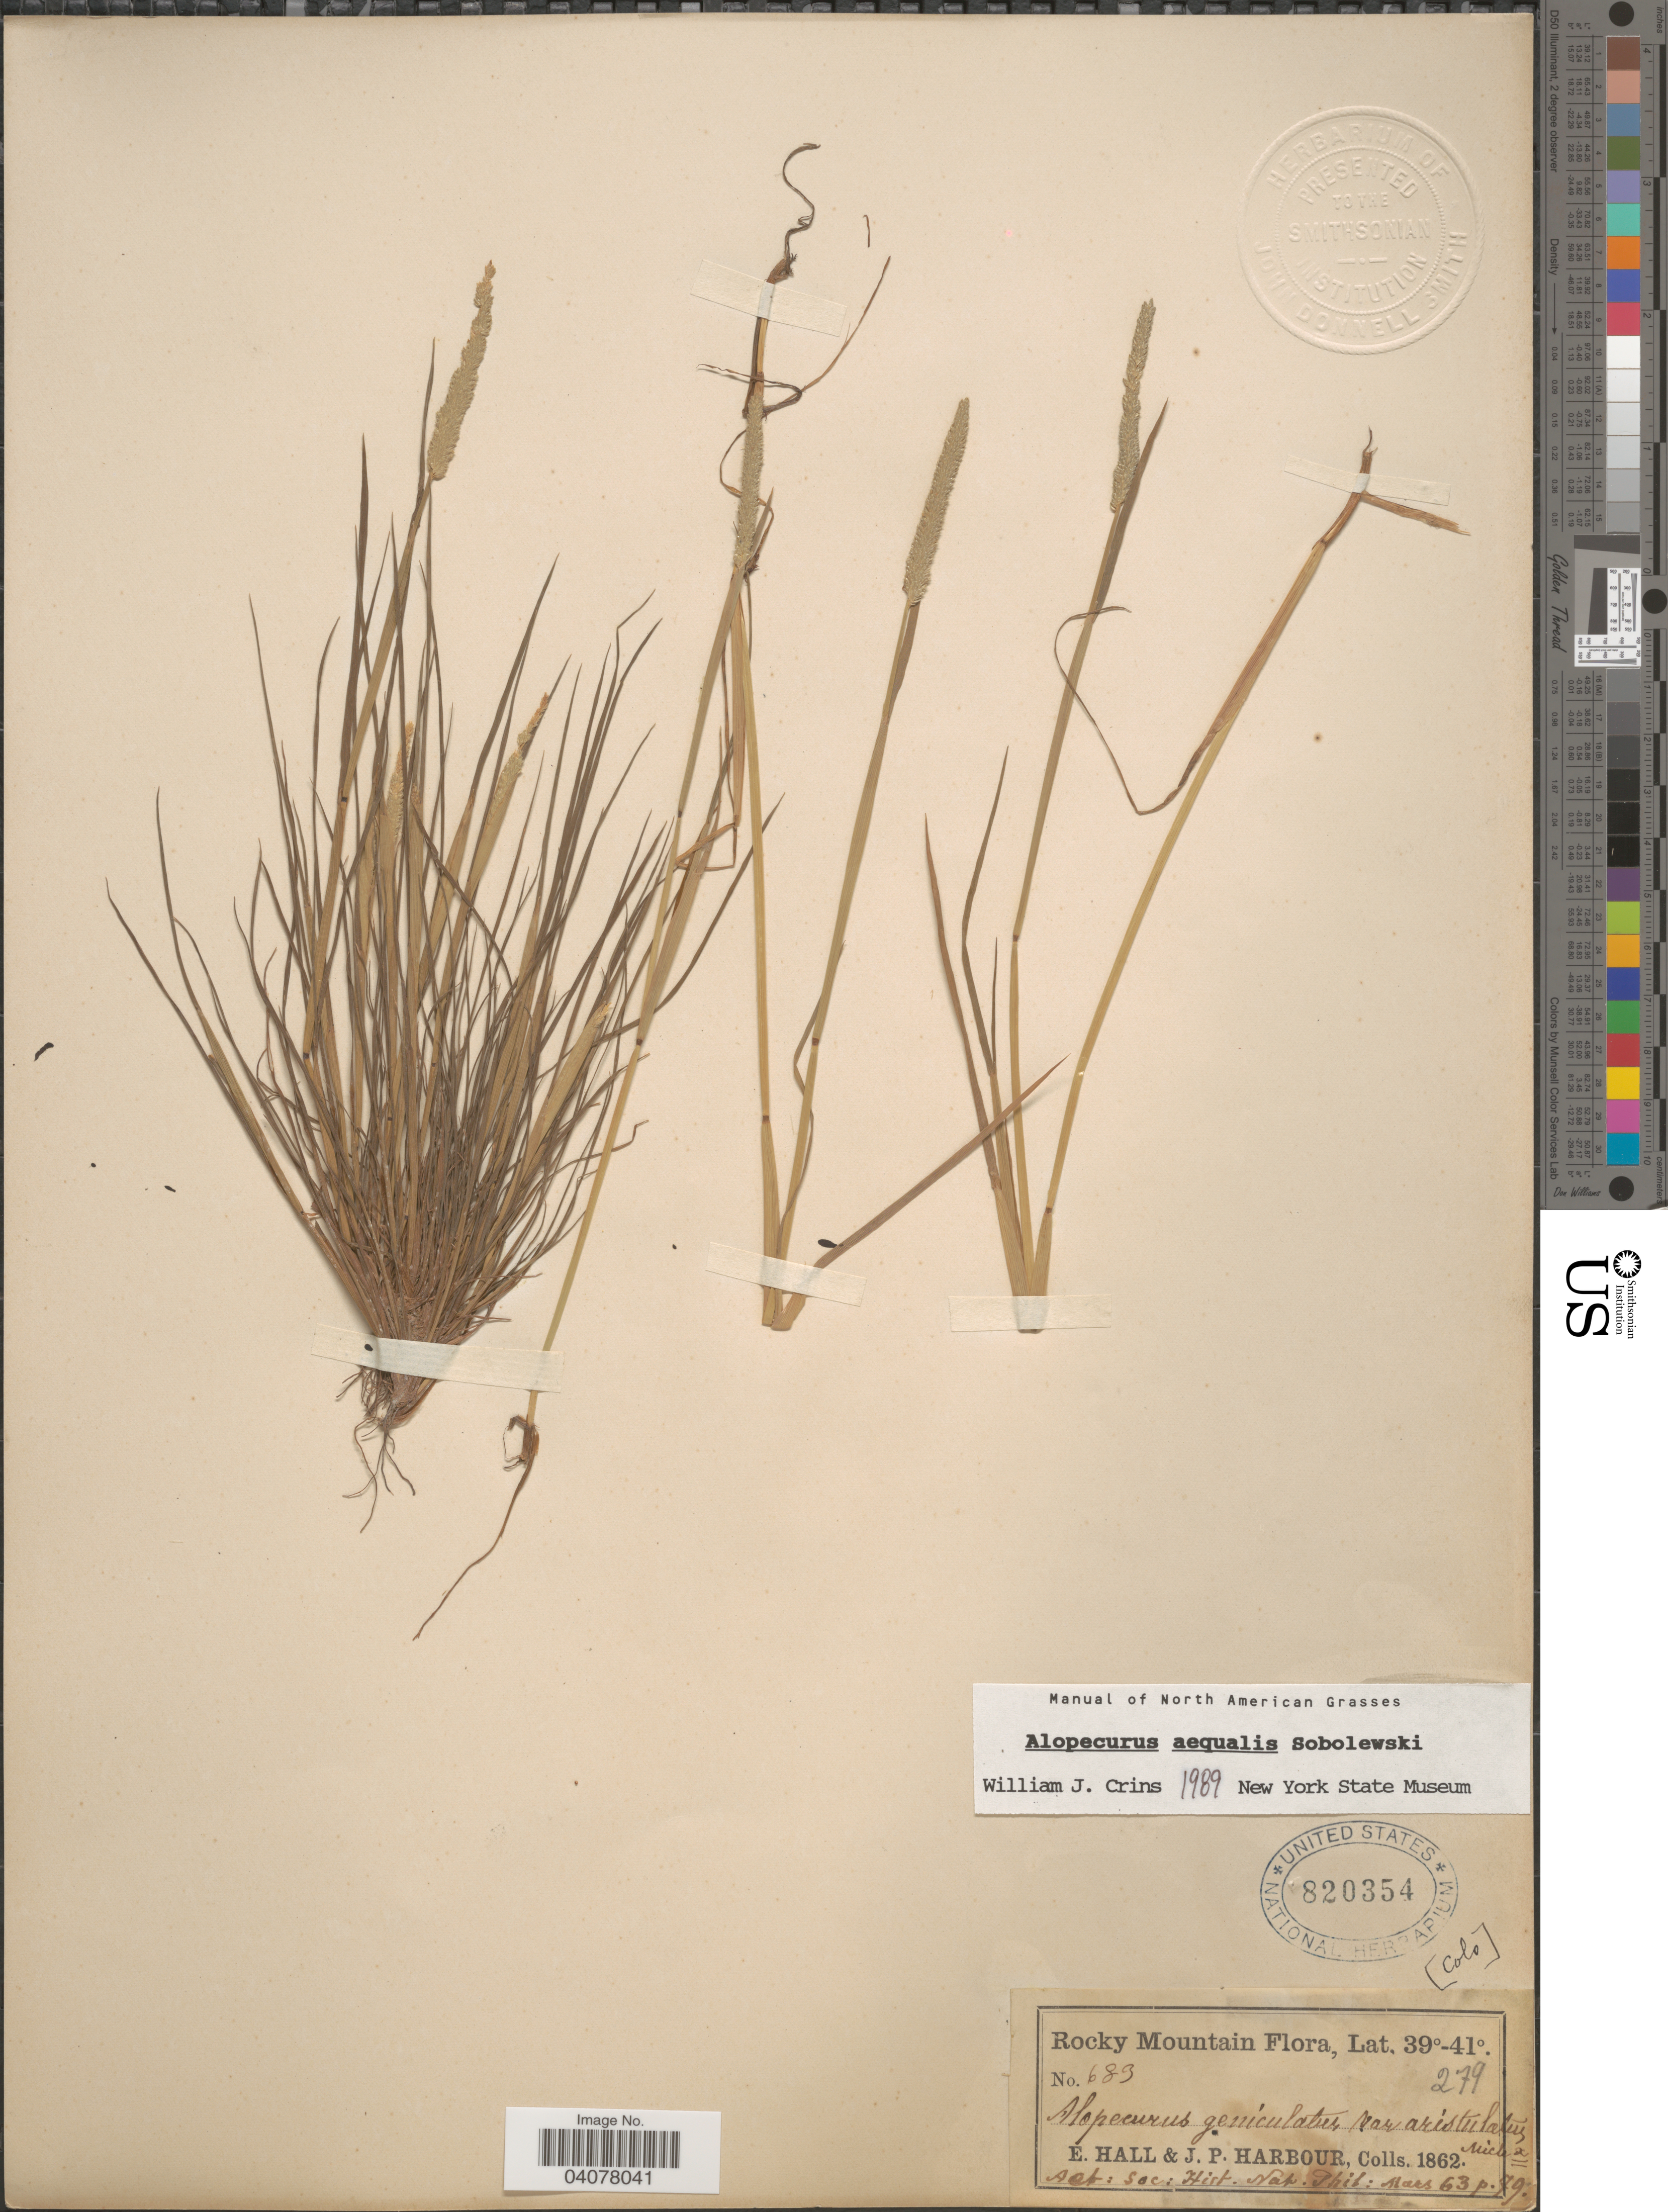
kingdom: Plantae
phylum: Tracheophyta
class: Liliopsida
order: Poales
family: Poaceae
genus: Alopecurus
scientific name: Alopecurus aequalis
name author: Sobol.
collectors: E. Hall & J. Harbour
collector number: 683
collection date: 1862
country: United States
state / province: Colorado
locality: Rocky Mountain.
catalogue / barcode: US 820354